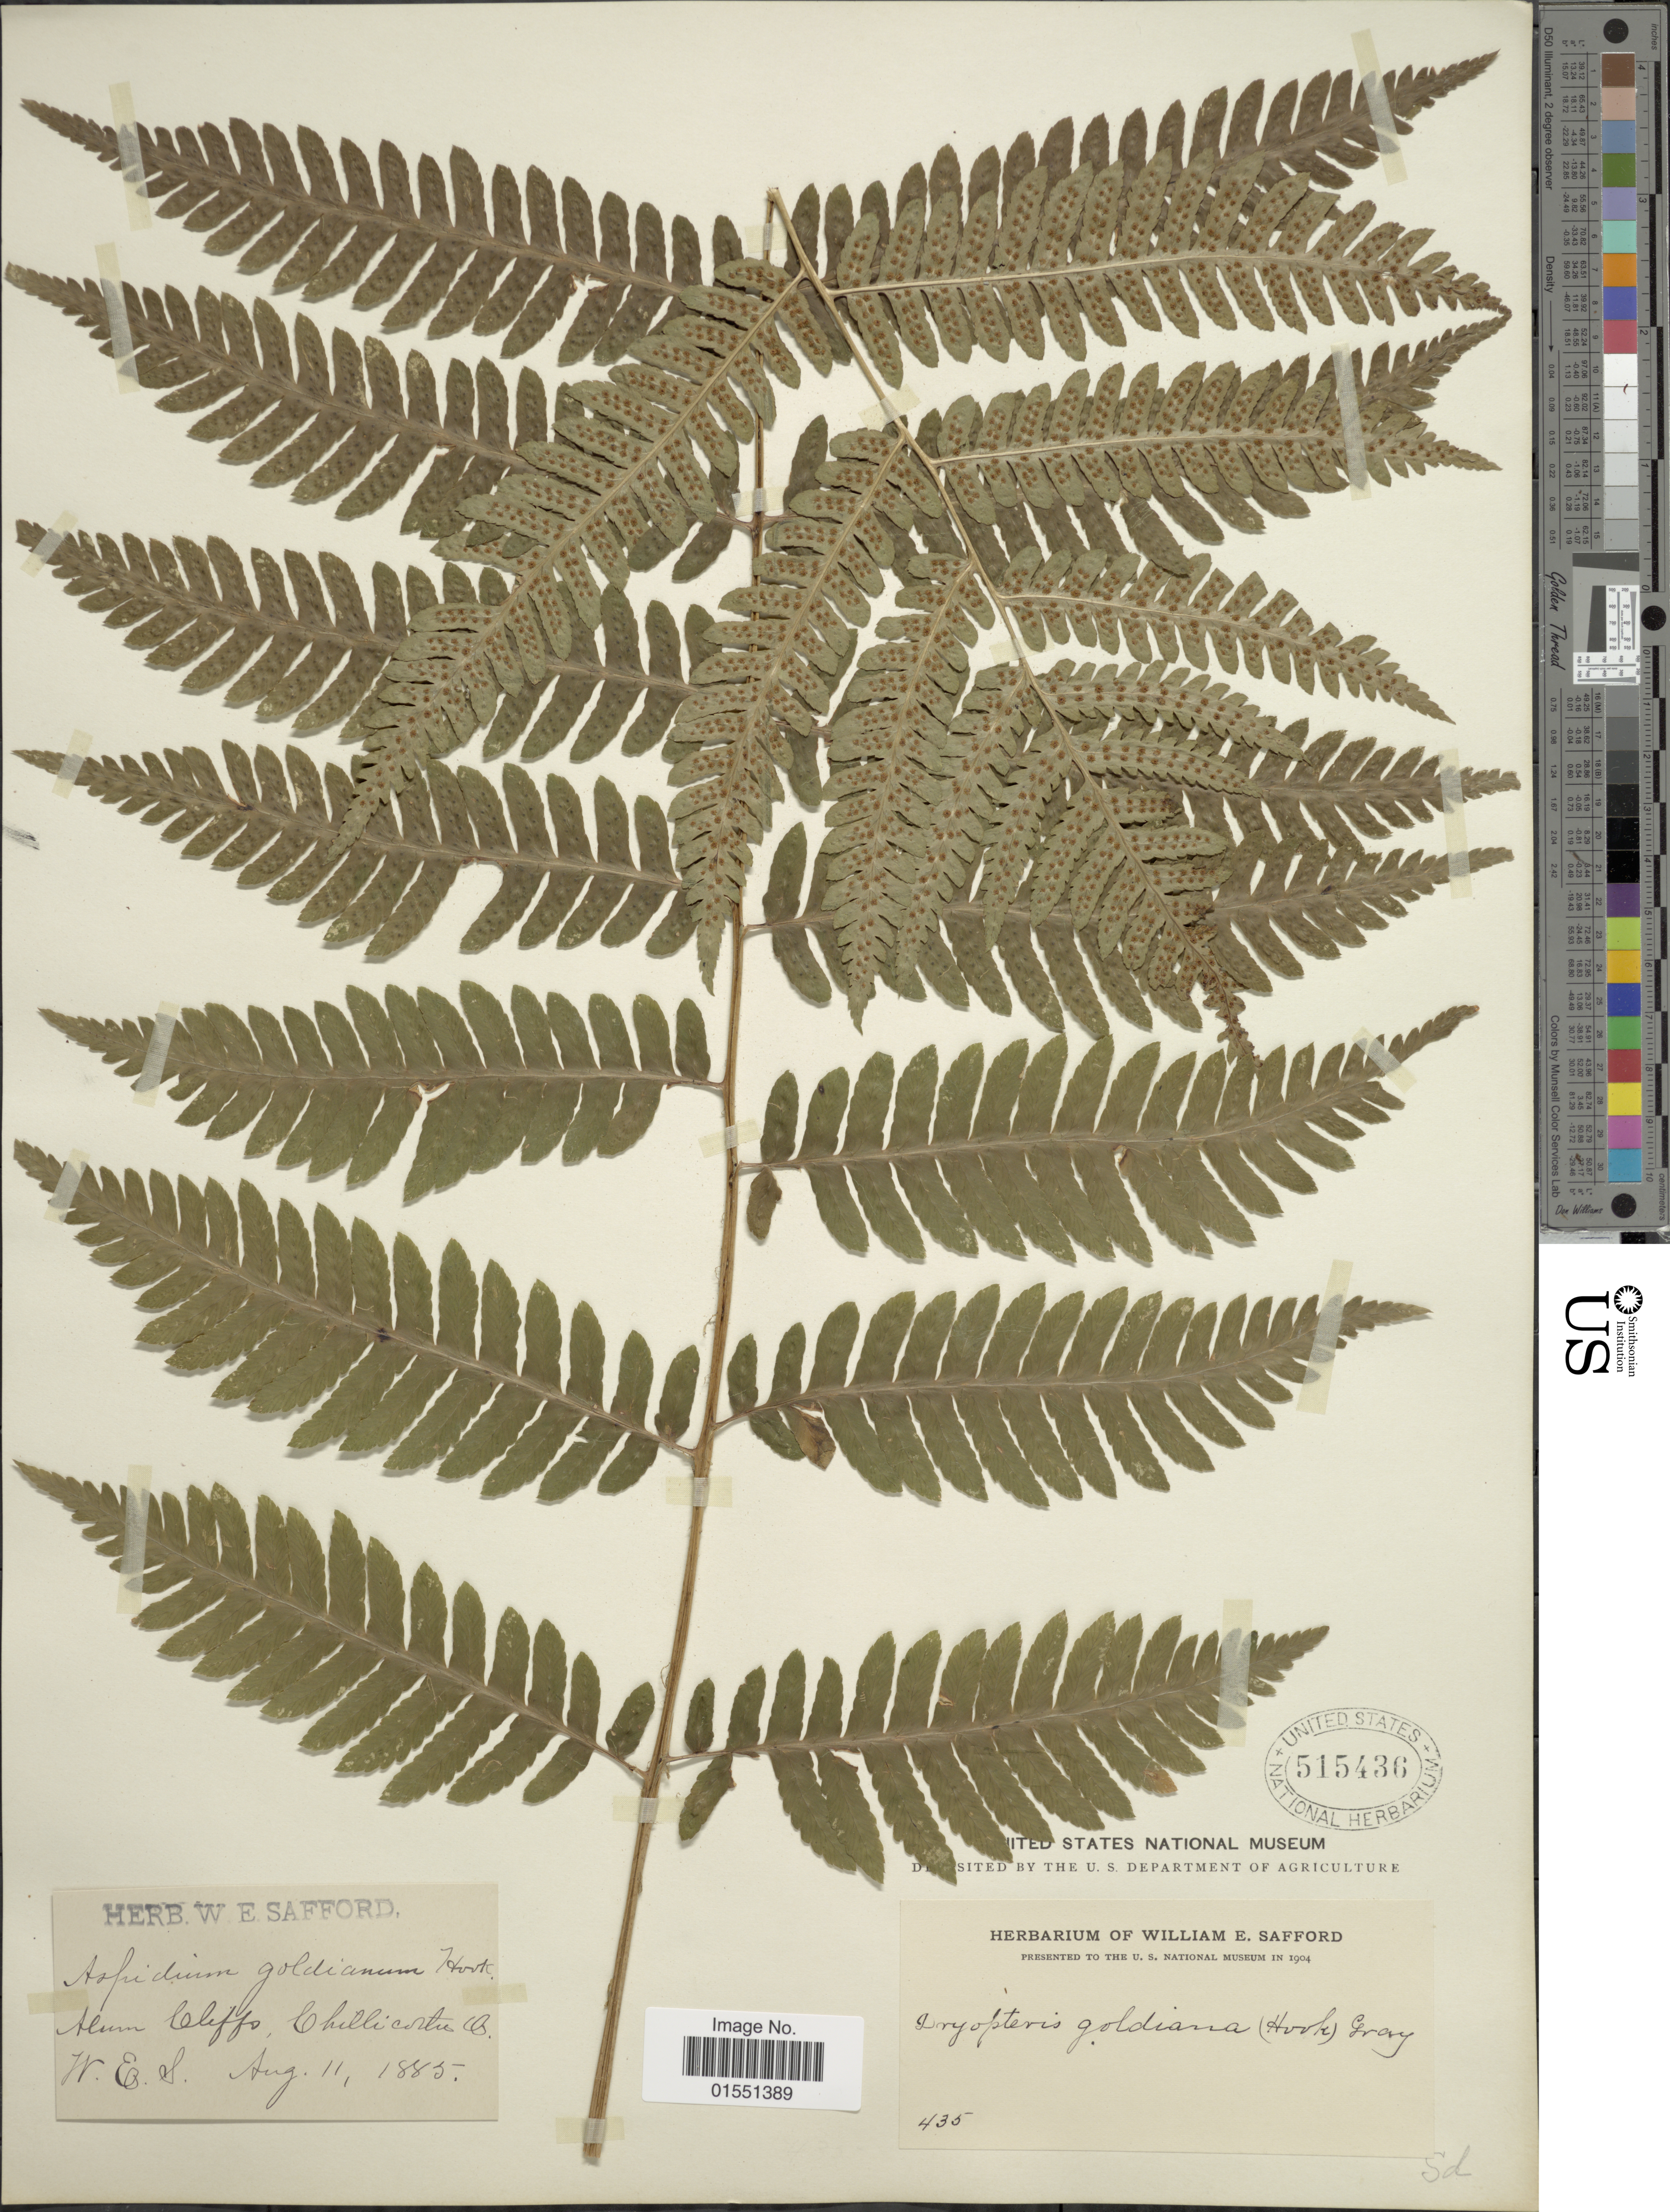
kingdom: Plantae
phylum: Tracheophyta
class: Polypodiopsida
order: Polypodiales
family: Dryopteridaceae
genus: Dryopteris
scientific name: Dryopteris goldiana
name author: (Hook. ex Goldie) A. Gray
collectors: W. E. Safford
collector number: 435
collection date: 1885-08-11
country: United States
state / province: Ohio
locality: Hurn Cliffs, Chillicothe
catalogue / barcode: US 515436